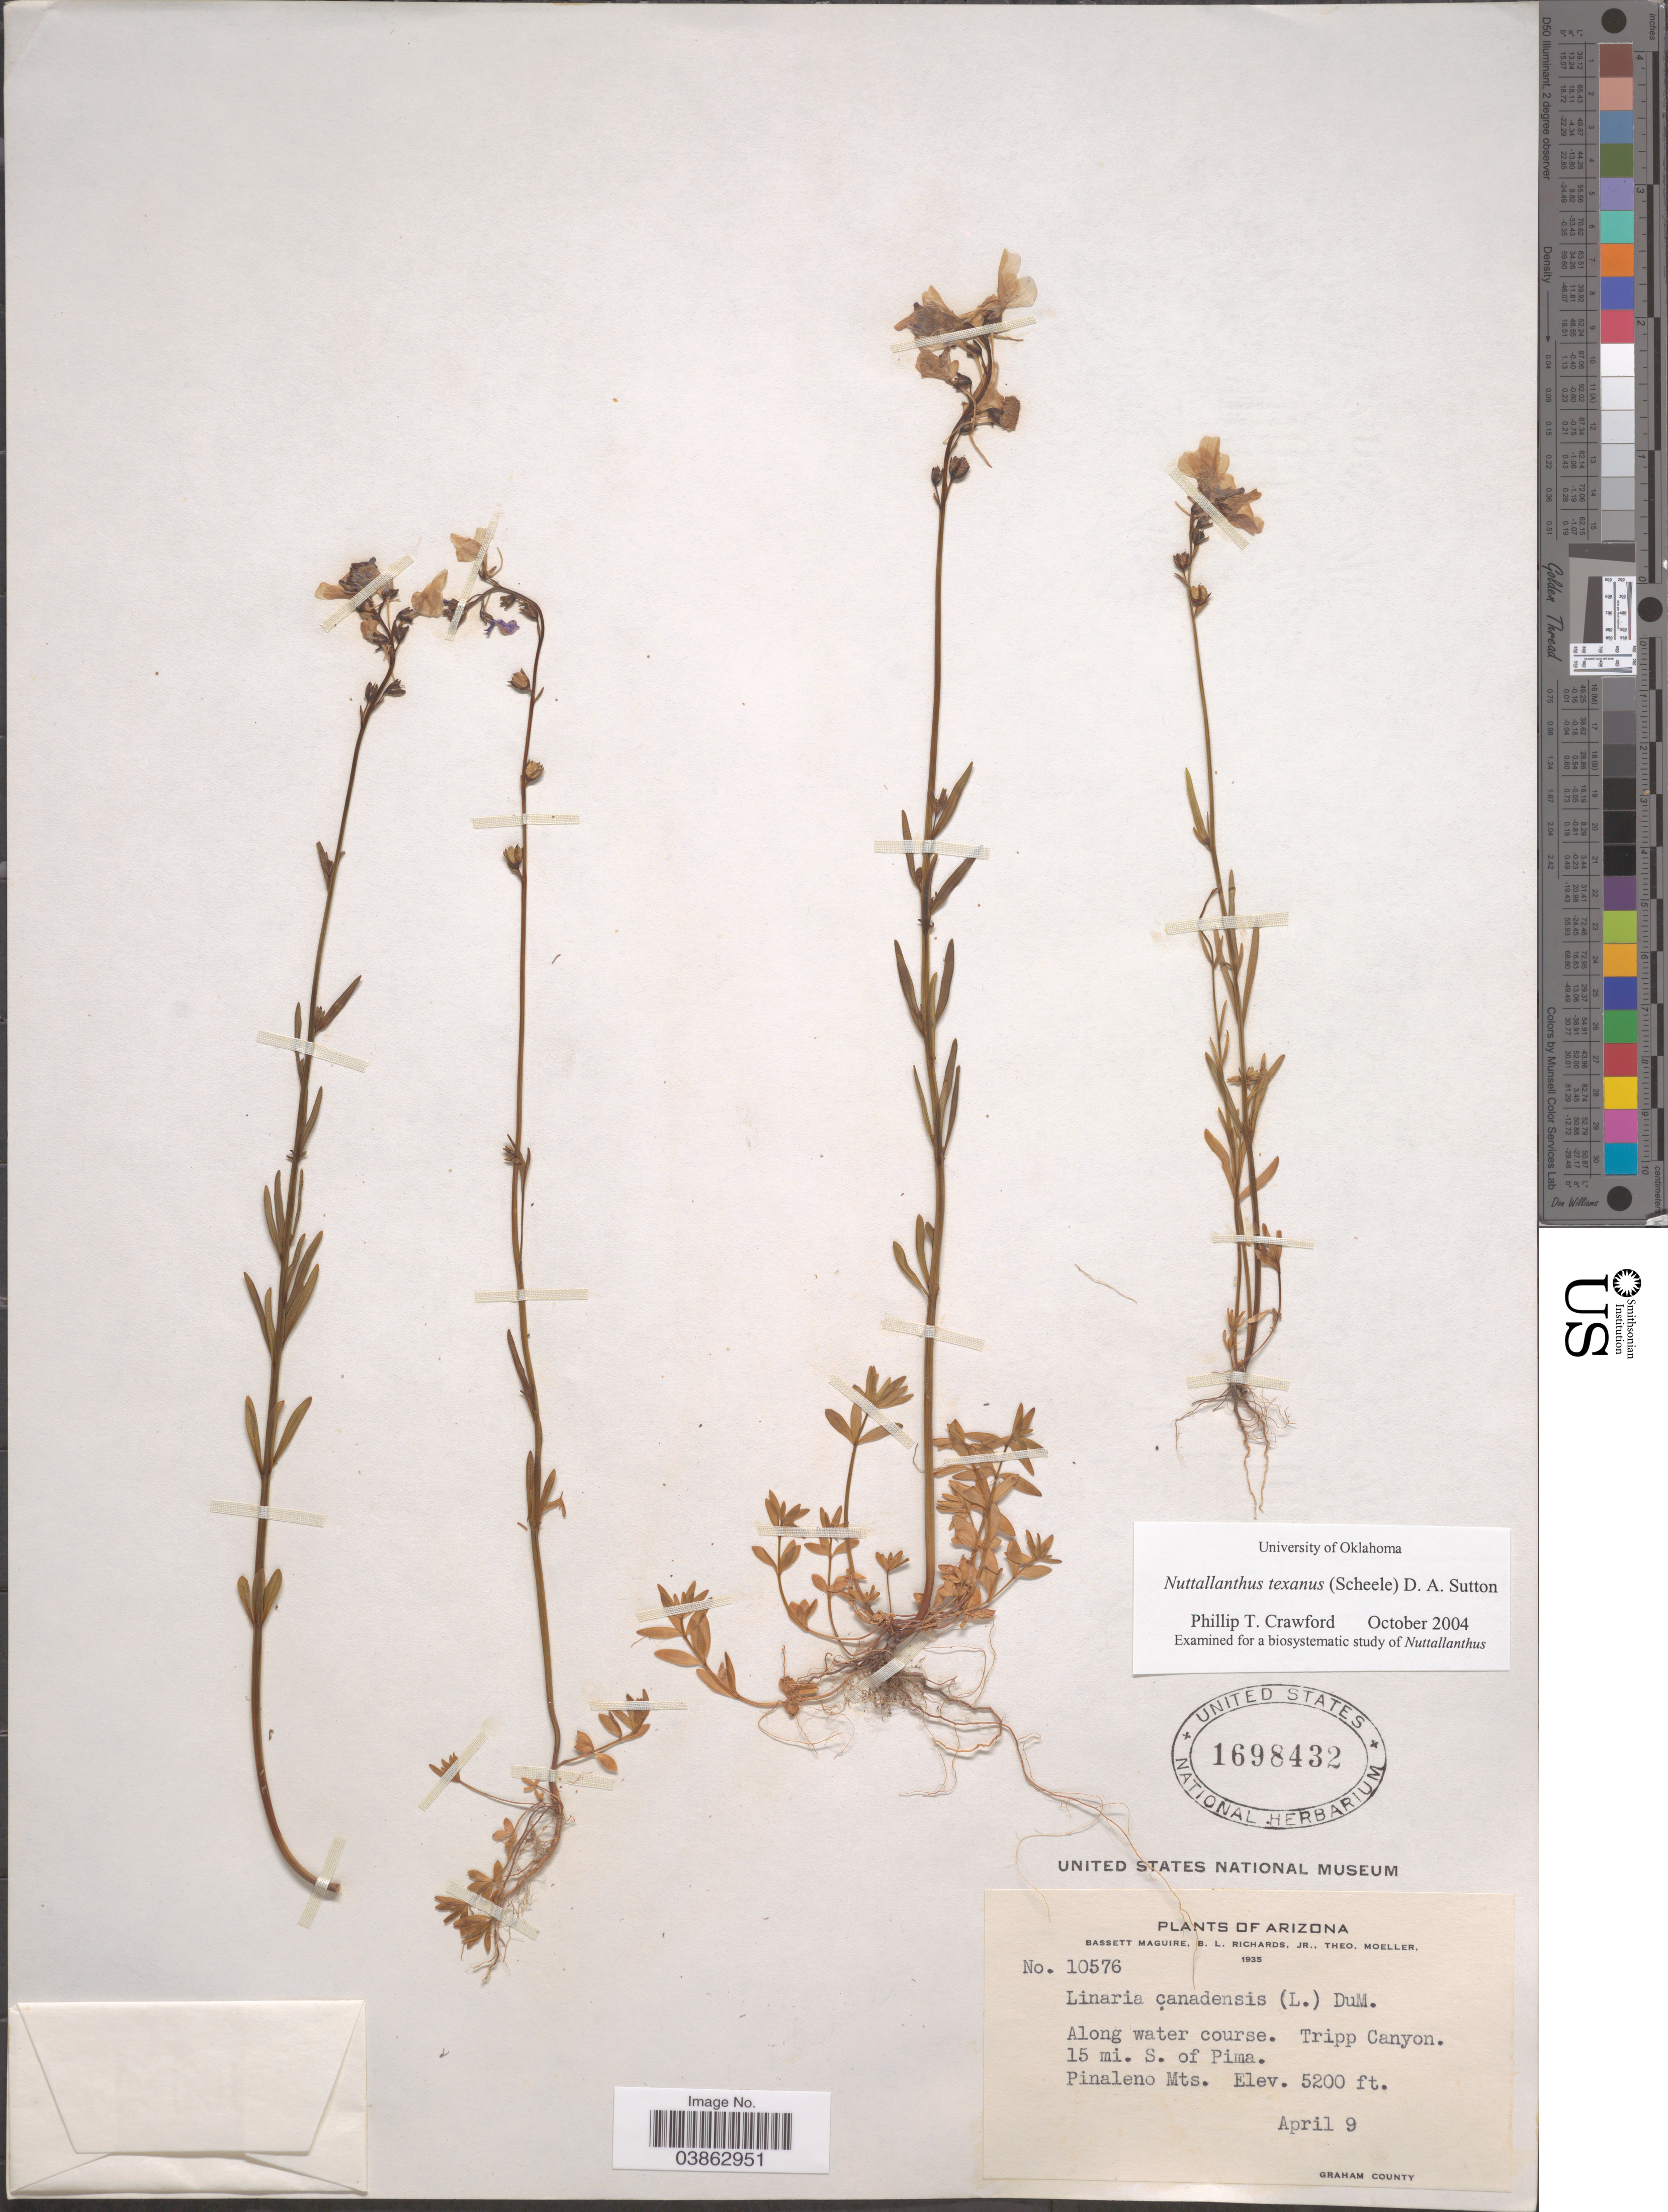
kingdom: Plantae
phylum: Tracheophyta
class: Magnoliopsida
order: Lamiales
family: Plantaginaceae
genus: Linaria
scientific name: Linaria texana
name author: Scheele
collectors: B. Maguire, B. Richards & T. Moeller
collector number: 10576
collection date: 1935-04-09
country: United States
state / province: Arizona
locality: Along water course. Tripp Canyon. 15 mi. S. of Pima. Pinaleno Mts.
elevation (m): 1585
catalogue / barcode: US 1698432